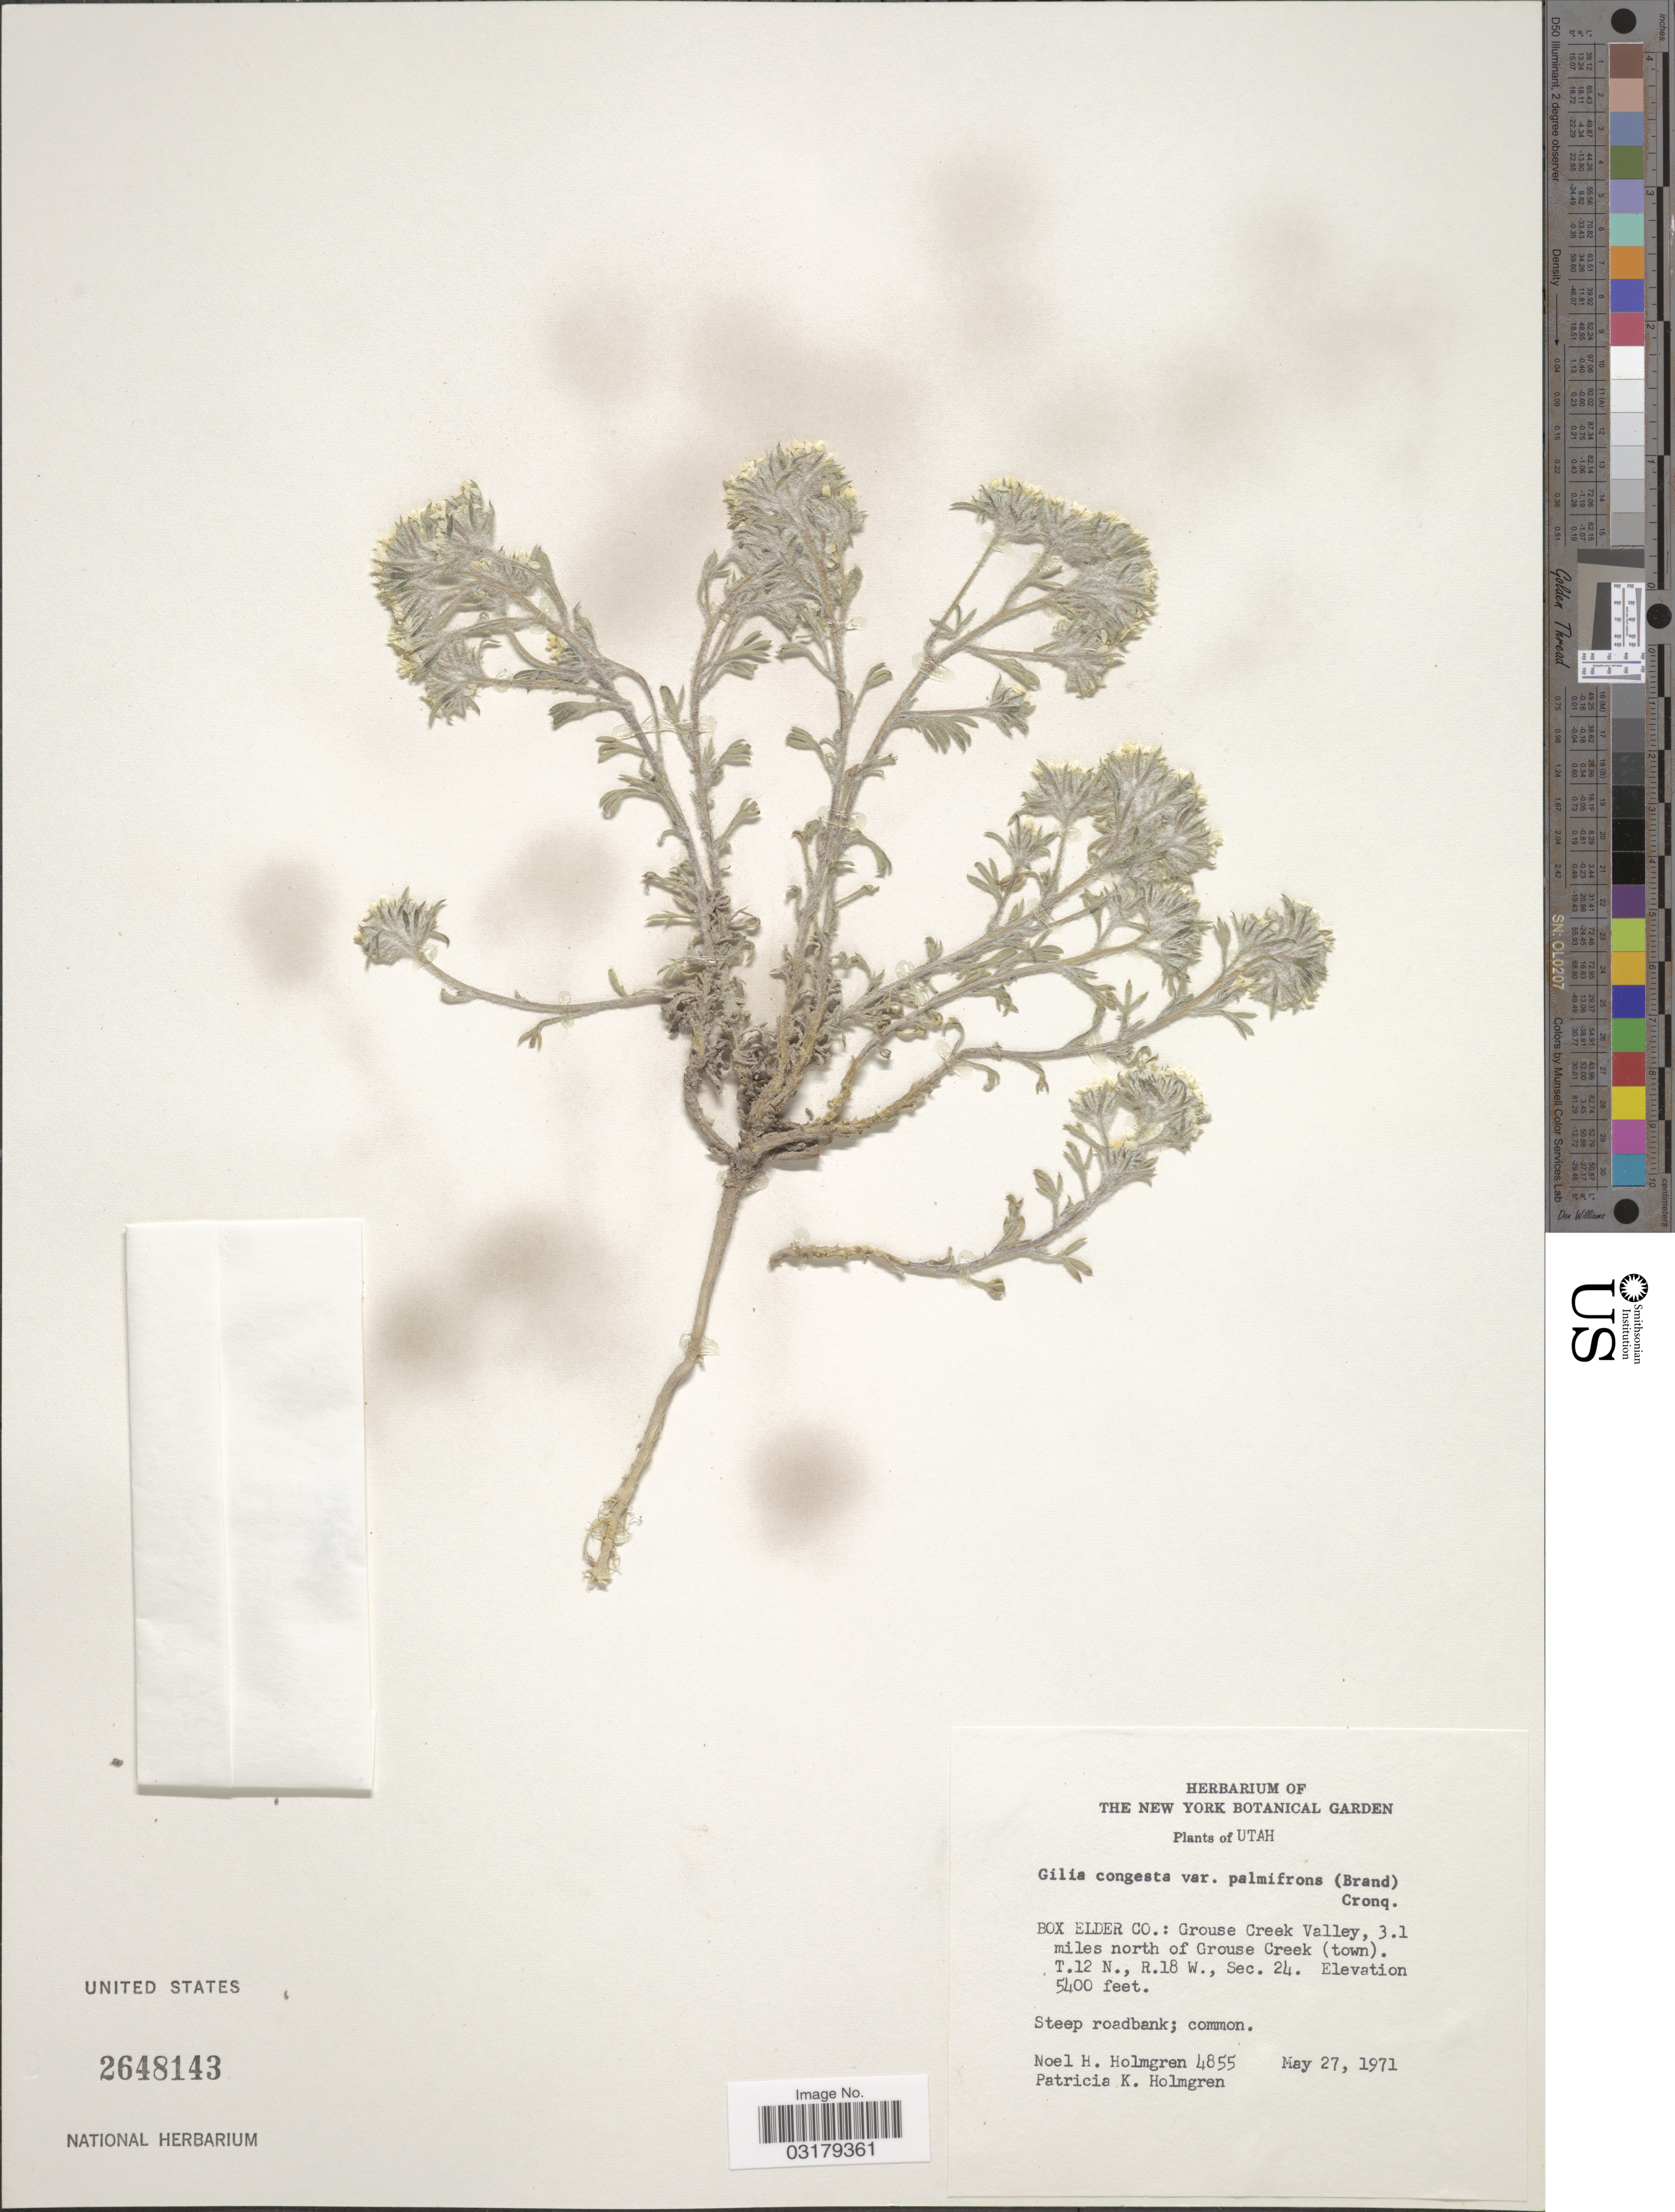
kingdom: Plantae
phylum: Tracheophyta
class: Magnoliopsida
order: Ericales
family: Polemoniaceae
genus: Ipomopsis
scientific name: Ipomopsis congesta var. palmifrons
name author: Brand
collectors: N. H. Holmgren & P. K. Holmgren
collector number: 4855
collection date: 1971-05-27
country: United States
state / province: Utah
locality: Box Elder Co: Grouse Creek Valley, 3.1 miles north of Grouse Creek (town). T.12 N., R.18 W., Sec. 24.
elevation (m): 1646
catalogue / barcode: US 2648143